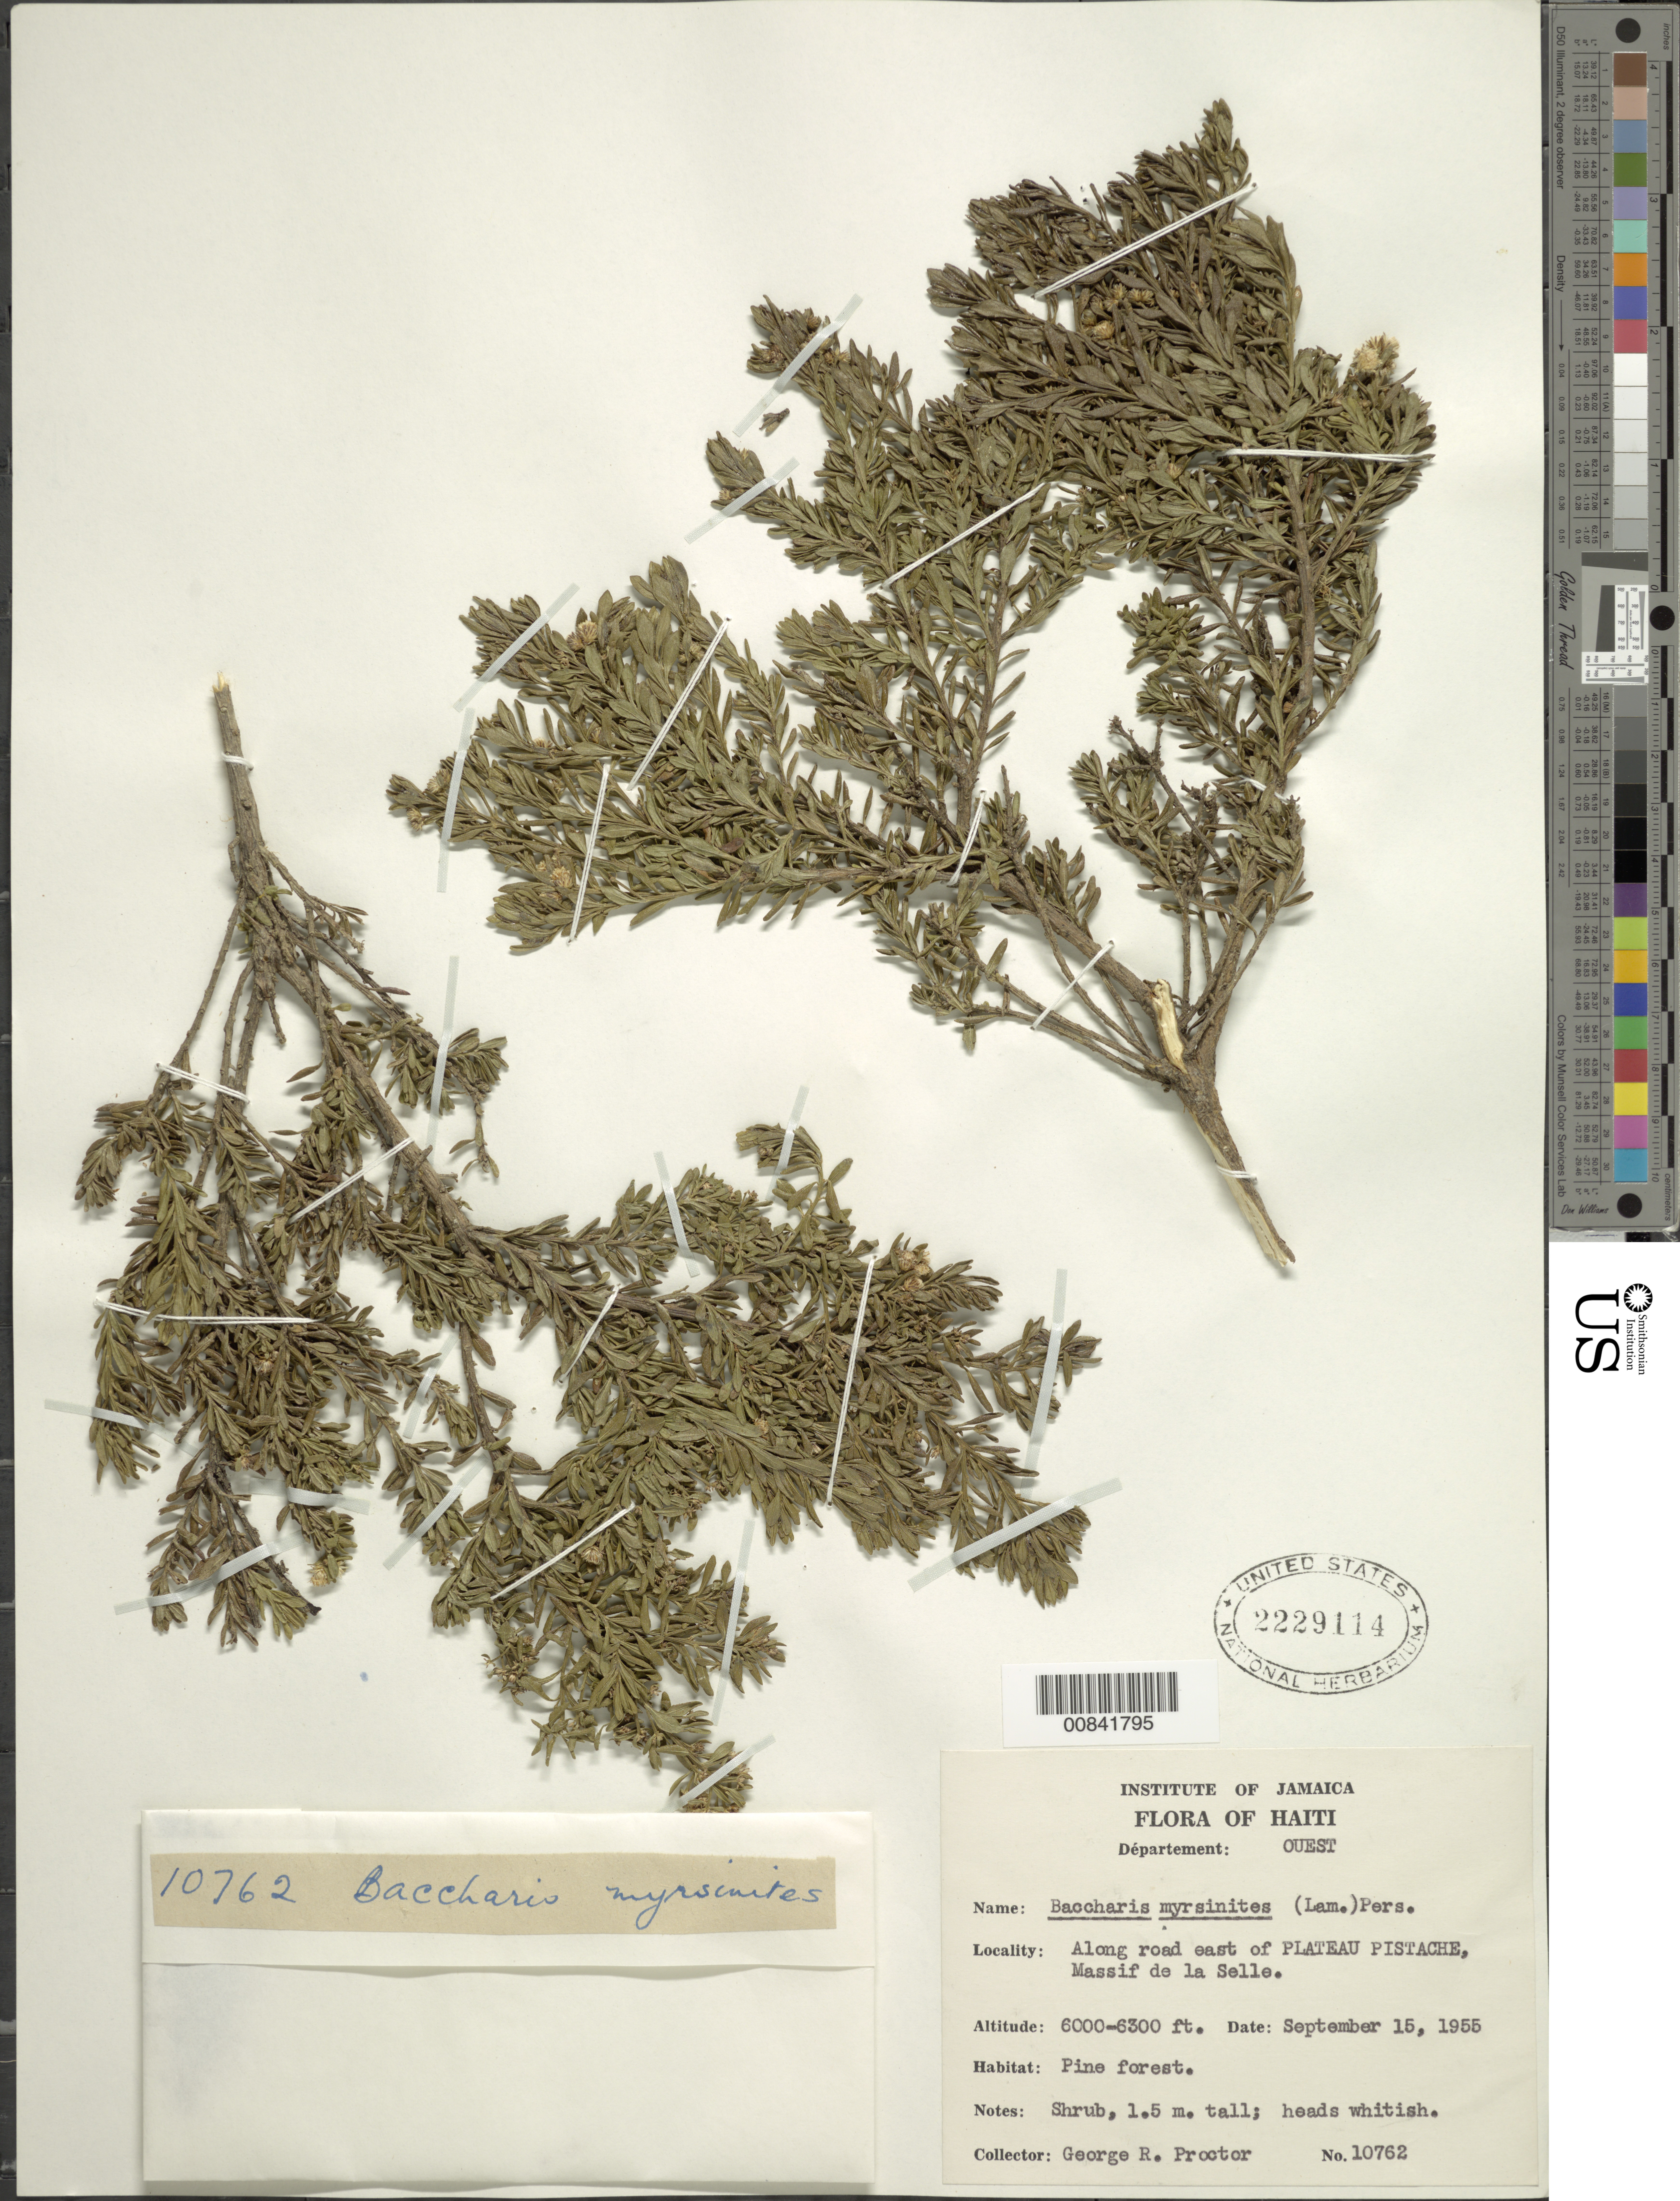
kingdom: Plantae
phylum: Tracheophyta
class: Magnoliopsida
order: Asterales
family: Asteraceae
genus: Baccharis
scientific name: Baccharis myrsinites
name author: Pers.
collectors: G. R. Proctor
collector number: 10762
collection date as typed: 15 Sep 1955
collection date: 1955-09-15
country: Haiti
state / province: Ouest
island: Hispaniola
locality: Along road E of Plateau Pistache, Massif de la Selle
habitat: Pine forest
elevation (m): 1829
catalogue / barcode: US 2229114